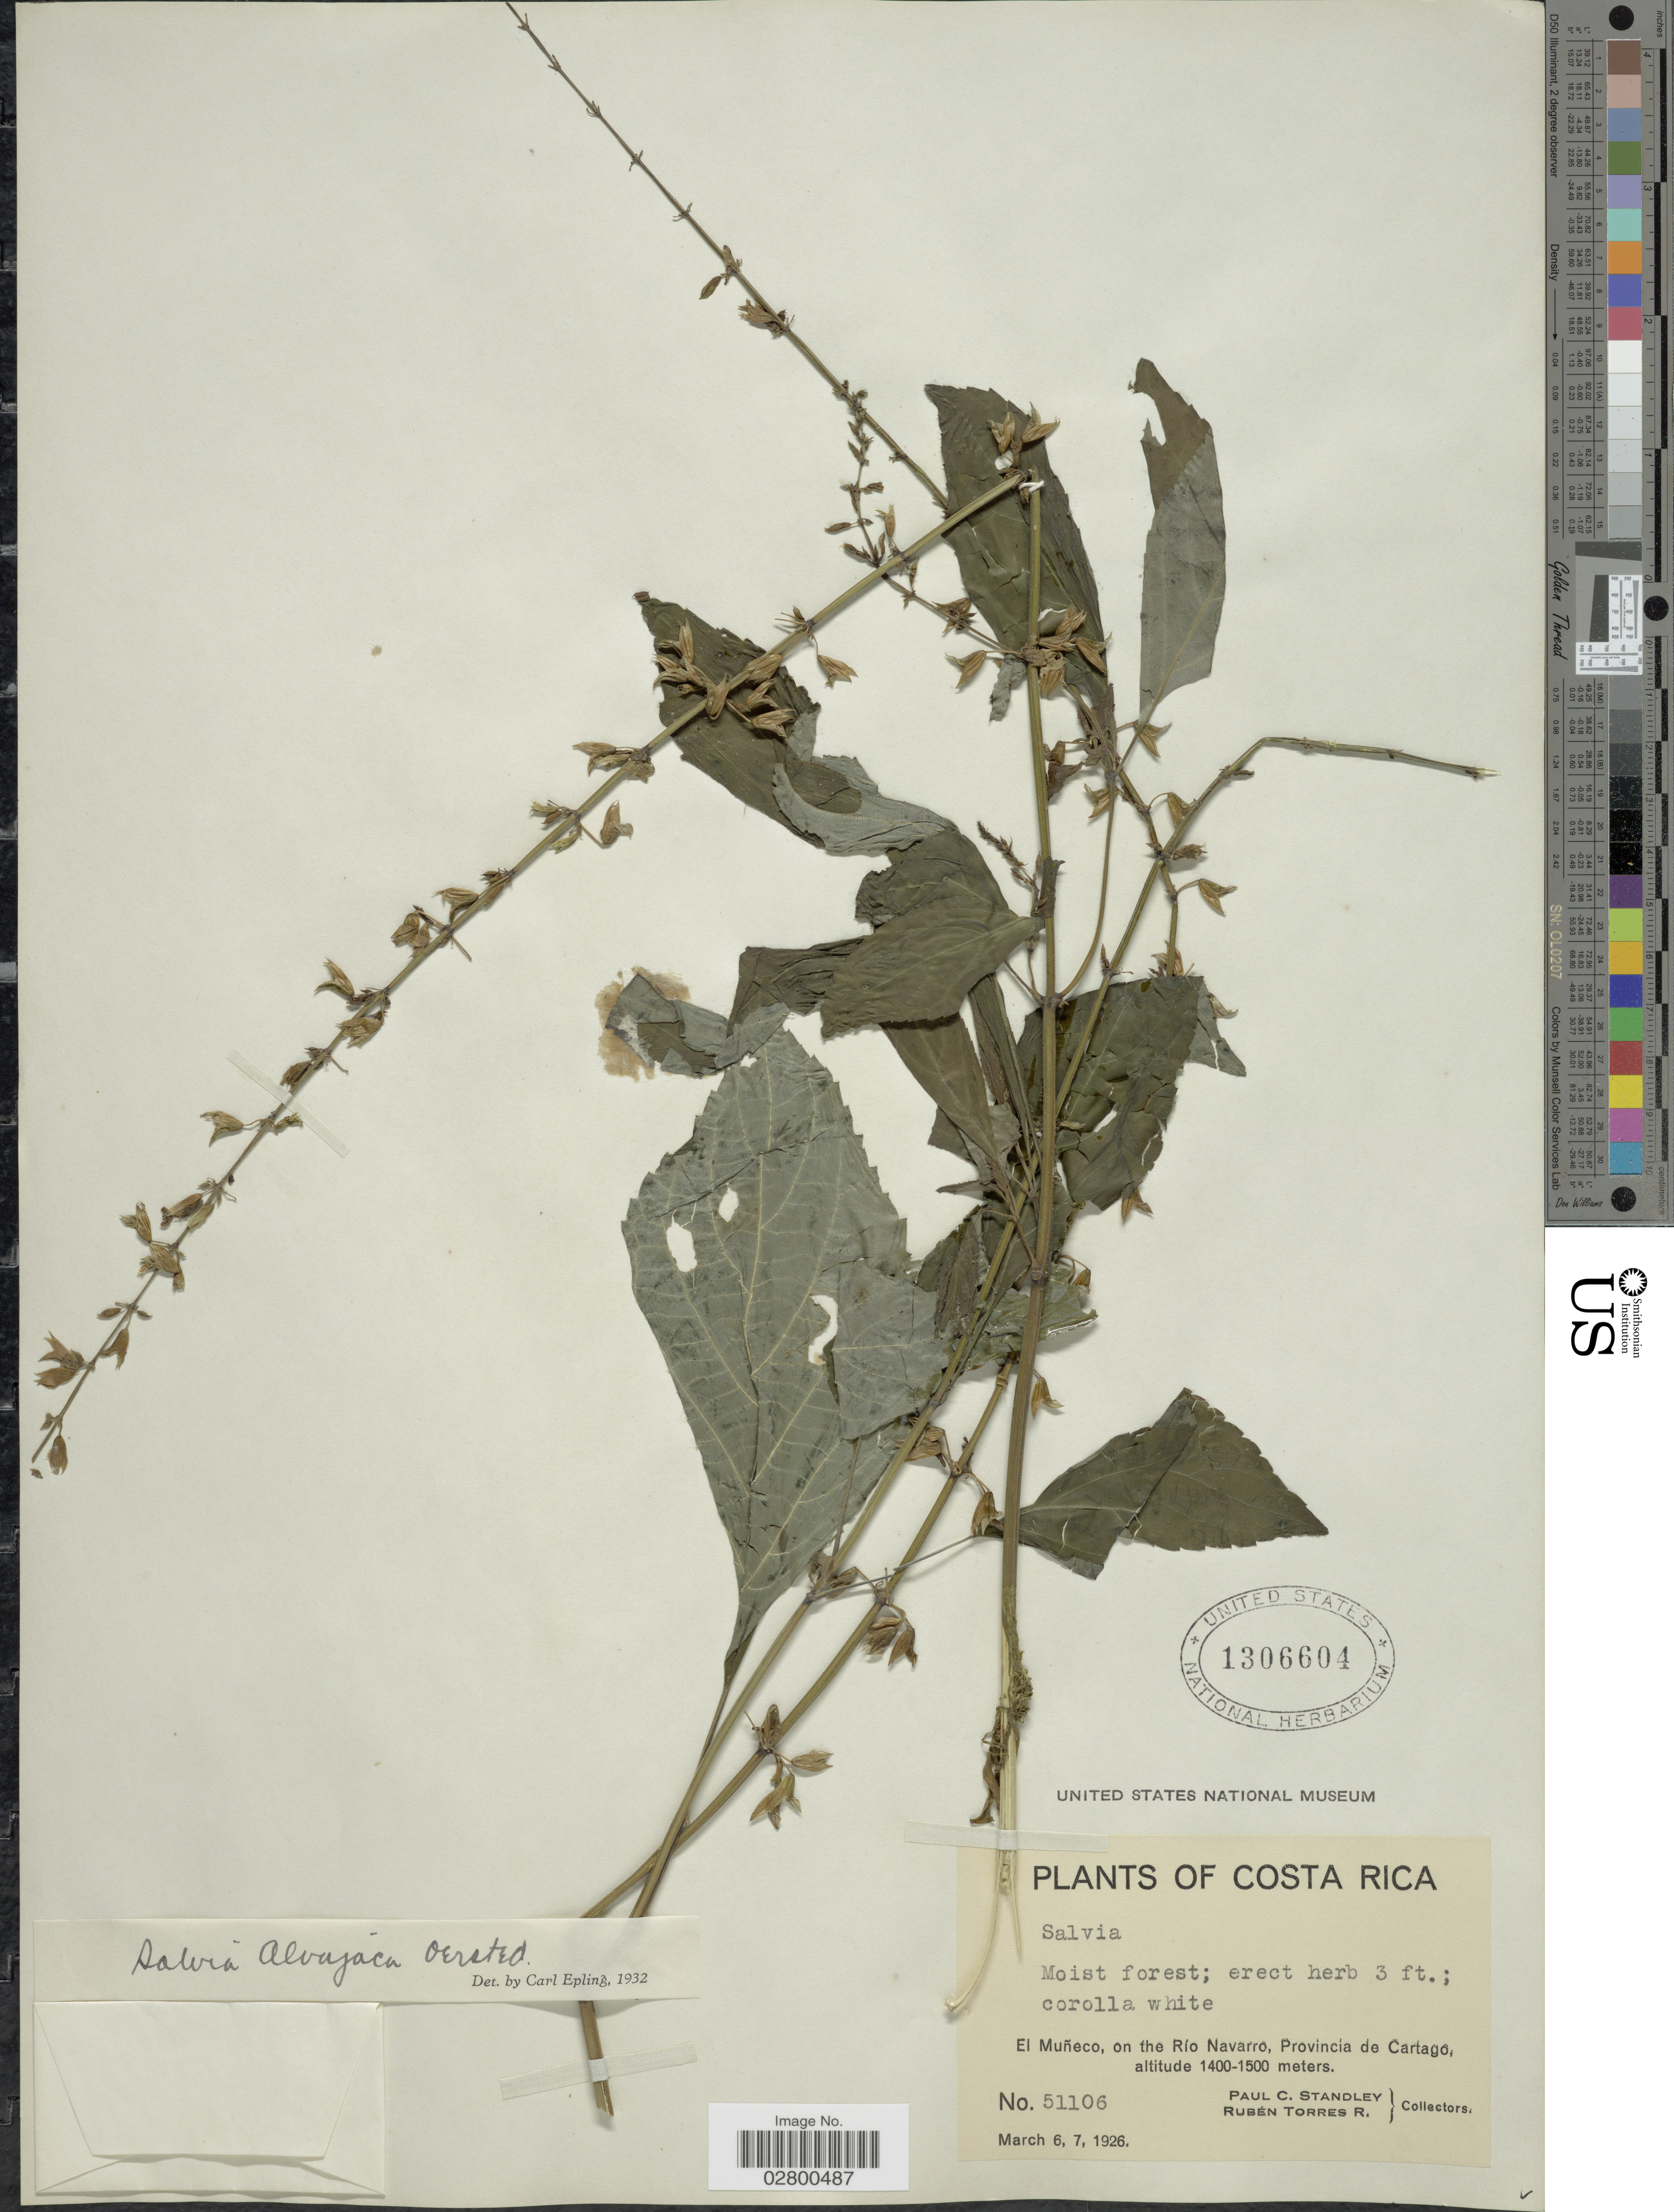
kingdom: Plantae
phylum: Tracheophyta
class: Magnoliopsida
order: Lamiales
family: Lamiaceae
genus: Salvia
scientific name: Salvia alvajaca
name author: Oerst.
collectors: P. C. Standley & R. Torres Rojas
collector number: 51106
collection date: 1926-03-06/1926-03-07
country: Costa Rica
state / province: Cartago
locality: El Muñeco, on the Rio Navarro.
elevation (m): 1400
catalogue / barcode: US 1306604